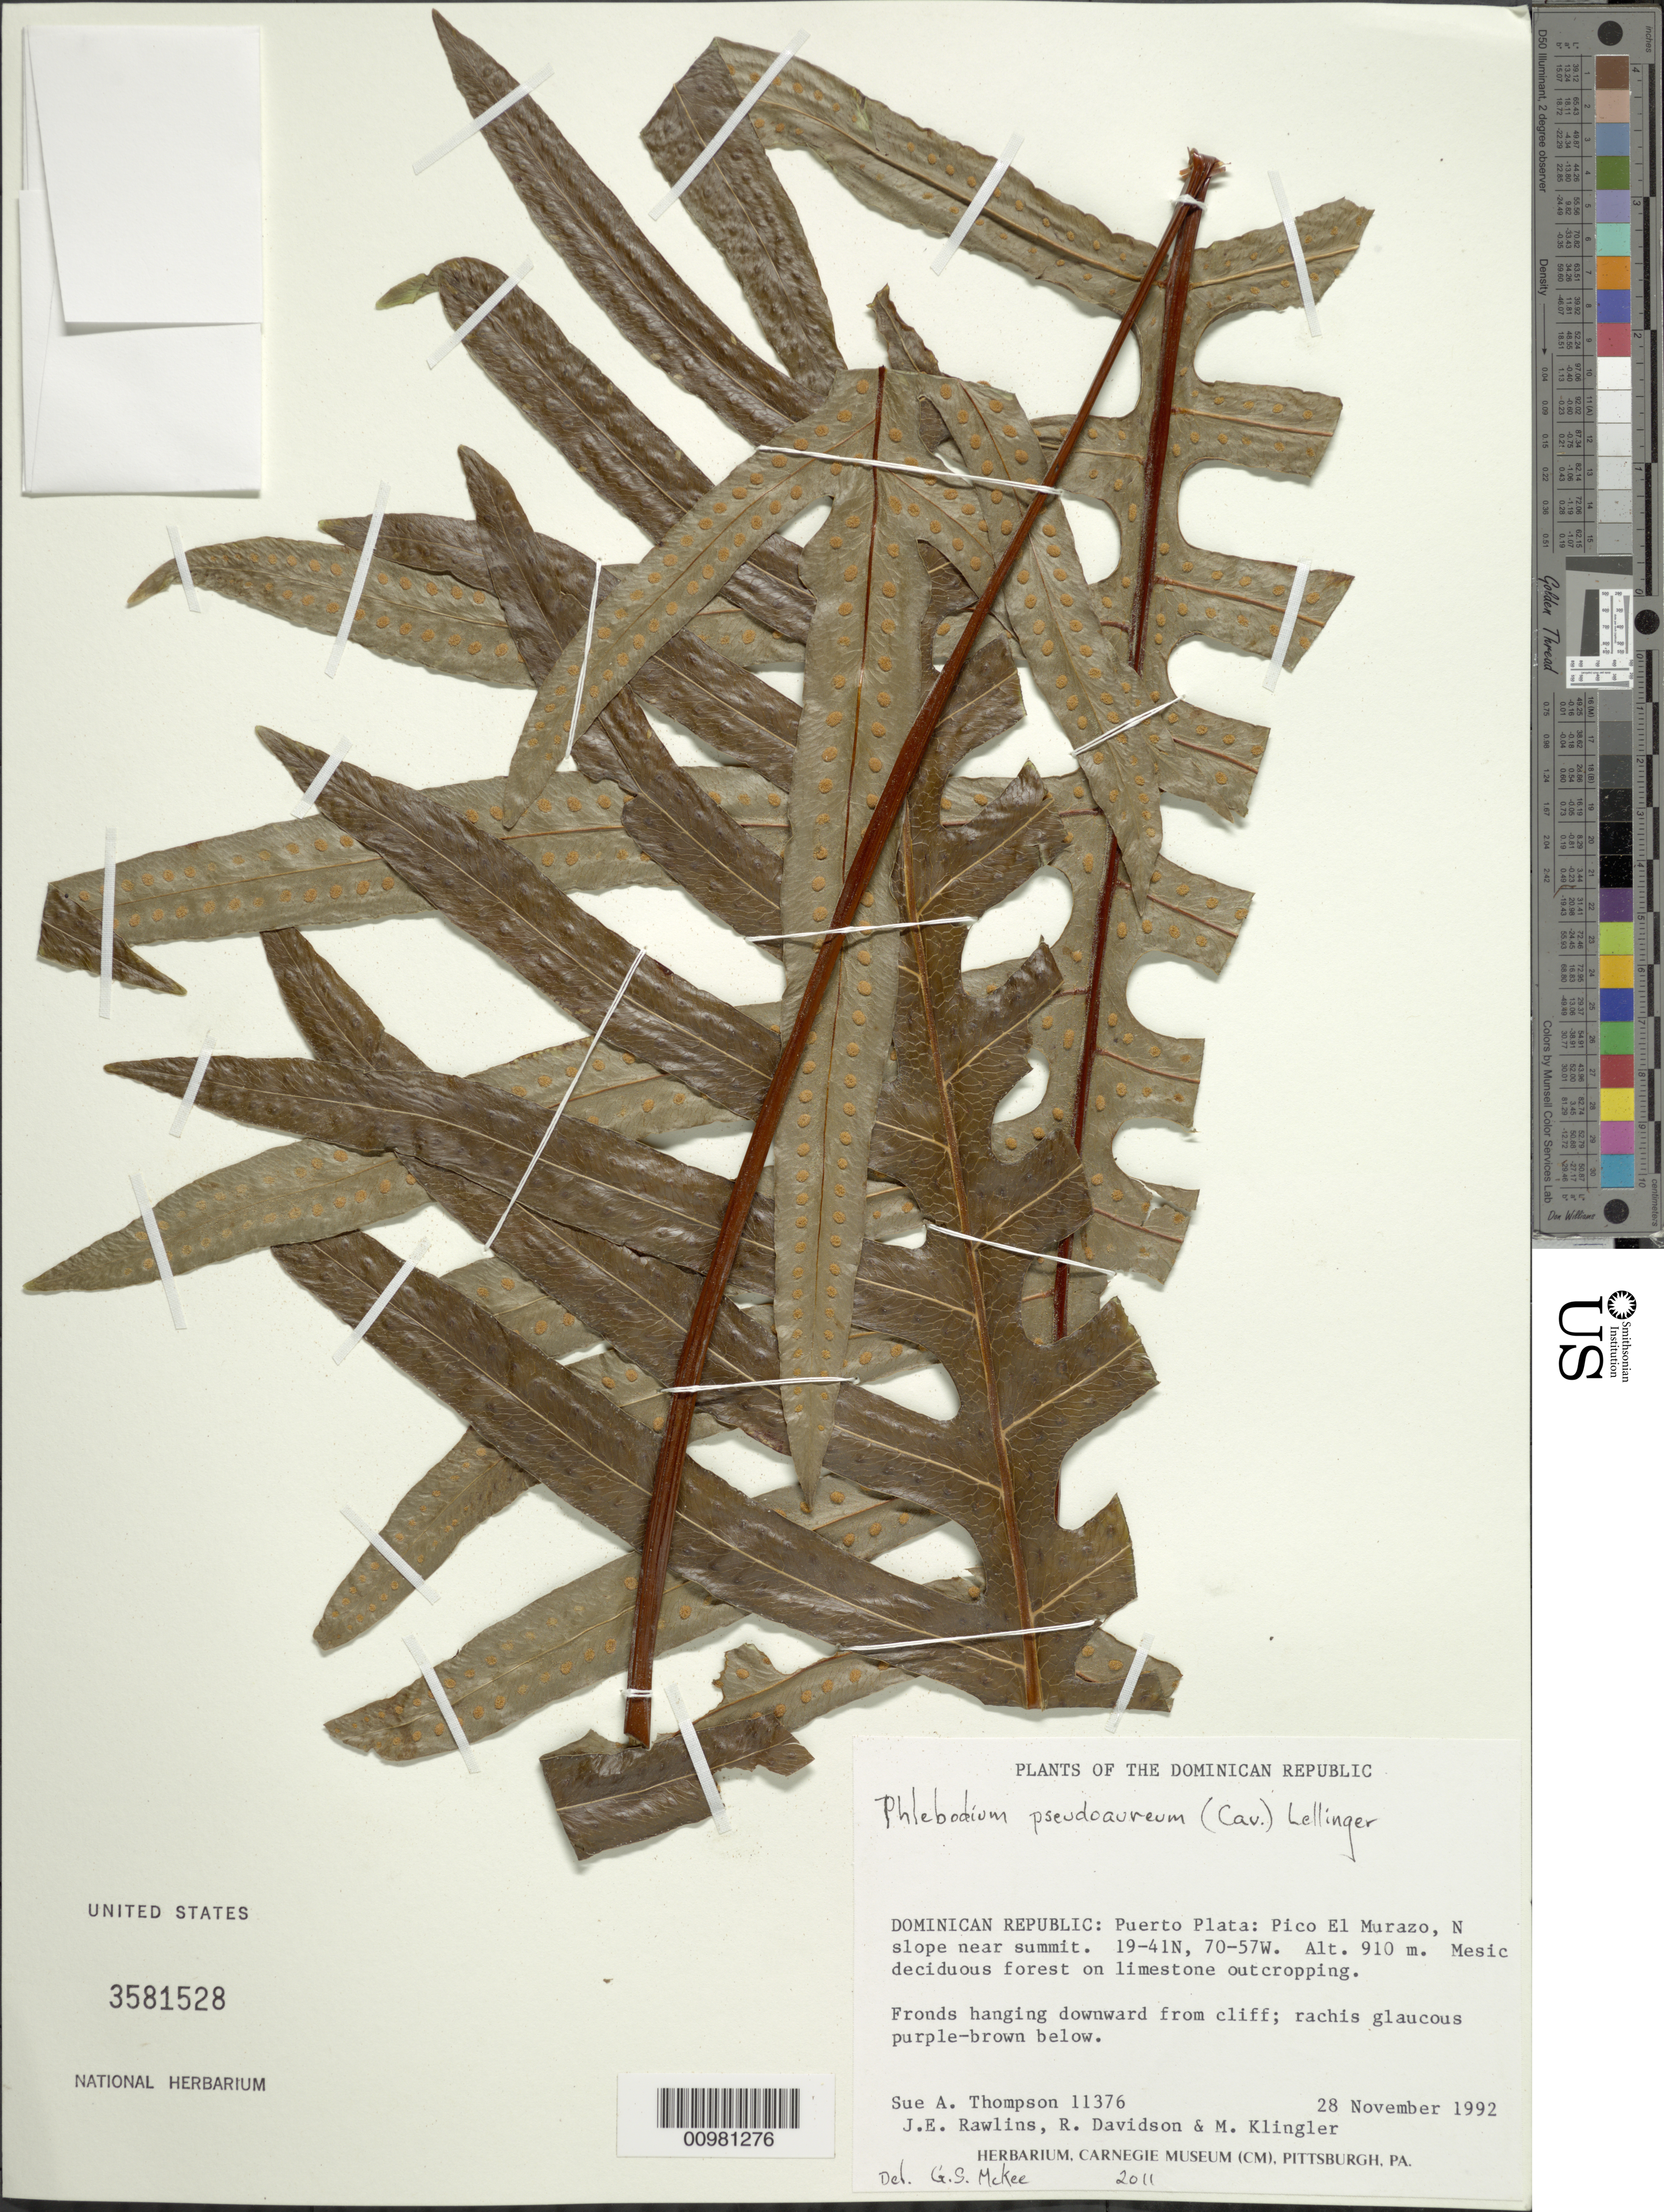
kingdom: Plantae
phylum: Tracheophyta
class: Polypodiopsida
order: Polypodiales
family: Polypodiaceae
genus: Phlebodium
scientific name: Phlebodium pseudoaureum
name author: (Cav.) Lellinger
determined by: McKee, G. S., (US), NMNH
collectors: S. A. Thompson, J. Rawlins, R. Davidson & M. Klingler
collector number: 11376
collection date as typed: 28 Nov 1992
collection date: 1992-11-28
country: Dominican Republic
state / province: Puerto Plata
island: Hispaniola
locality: Pico El Murazo, N slope near summit.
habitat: Mesic deciduous forest on limestone outcropping.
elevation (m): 910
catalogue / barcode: US 3581528